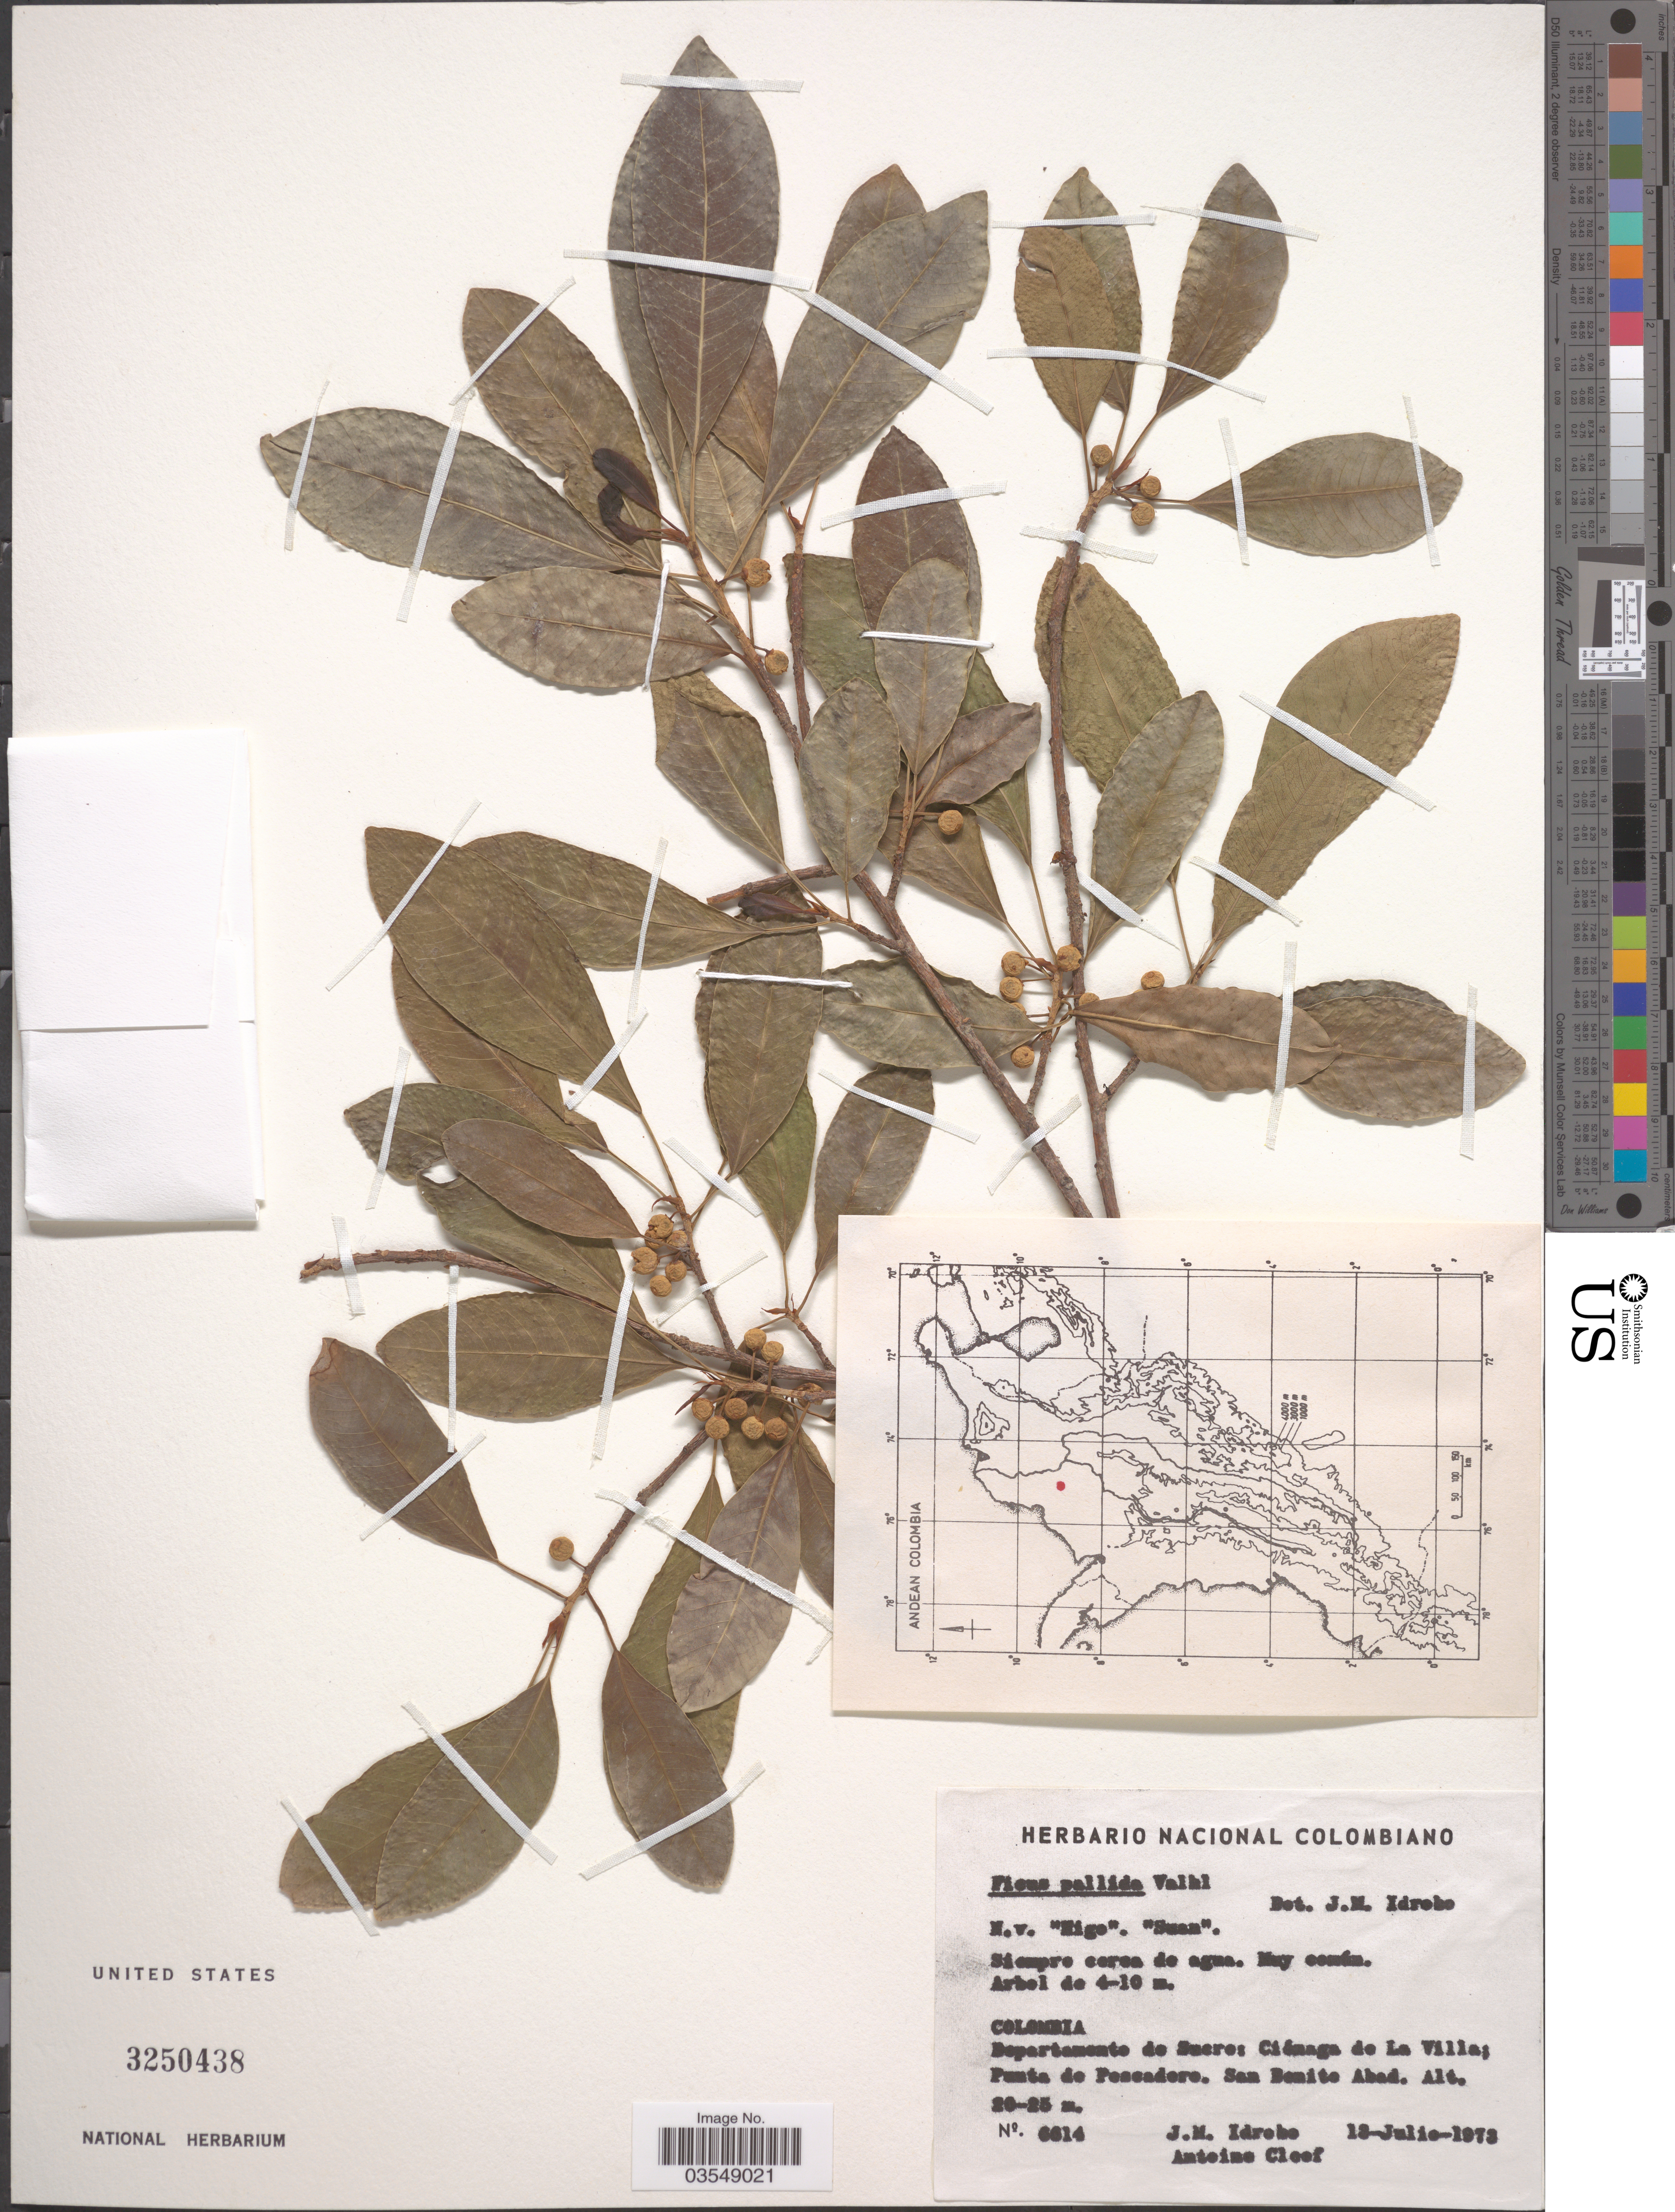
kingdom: Plantae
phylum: Tracheophyta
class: Magnoliopsida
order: Rosales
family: Moraceae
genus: Ficus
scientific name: Ficus pertusa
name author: L. f.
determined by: Cardoso Pederneiras, L.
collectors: J. M. Idrobo & A. M. Cleef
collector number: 6614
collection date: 1973-07-13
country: Colombia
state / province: Sucre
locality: Departamento de Sucre: Ciénaga de La Villa; Punta de Pessadera*. San Benito Abad*.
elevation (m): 20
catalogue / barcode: US 3250438